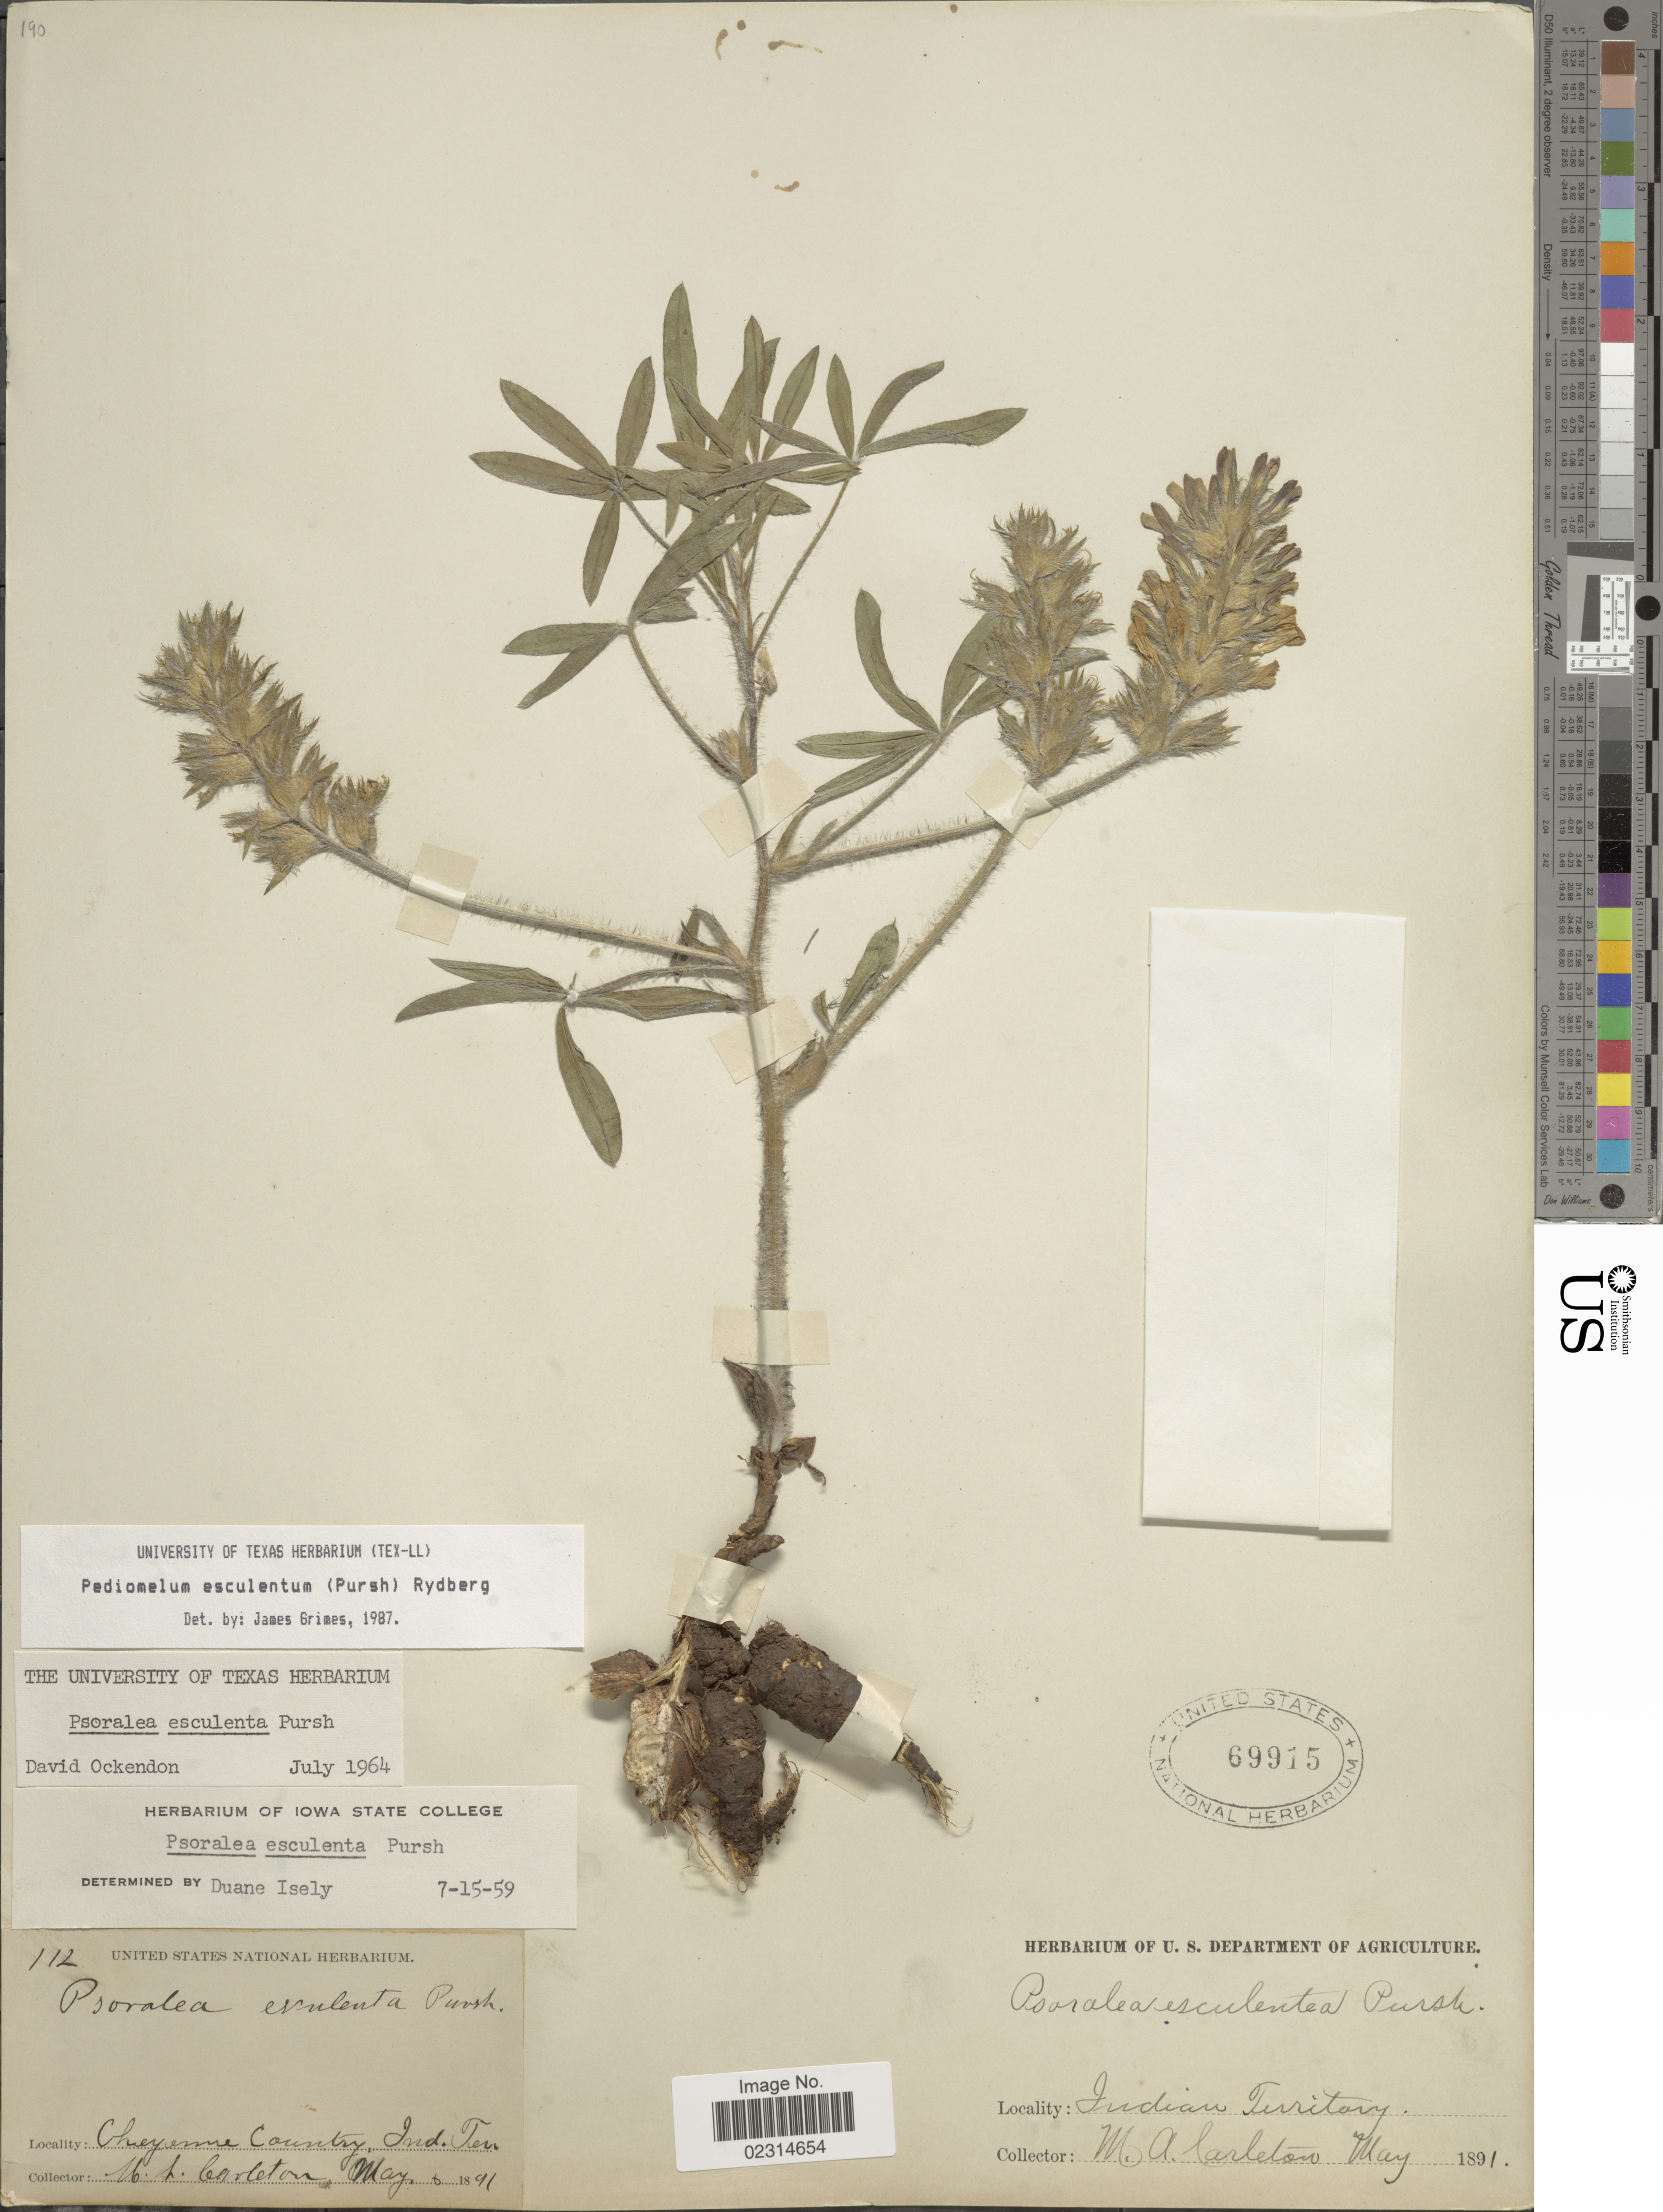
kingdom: Plantae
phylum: Tracheophyta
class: Magnoliopsida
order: Fabales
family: Fabaceae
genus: Pediomelum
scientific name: Pediomelum esculentum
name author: (Pursh) Rydb.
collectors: M. A. Carleton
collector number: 112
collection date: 1891-05-06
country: United States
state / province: Oklahoma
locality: Cheyenne Country, Indian Territory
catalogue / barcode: US 69915